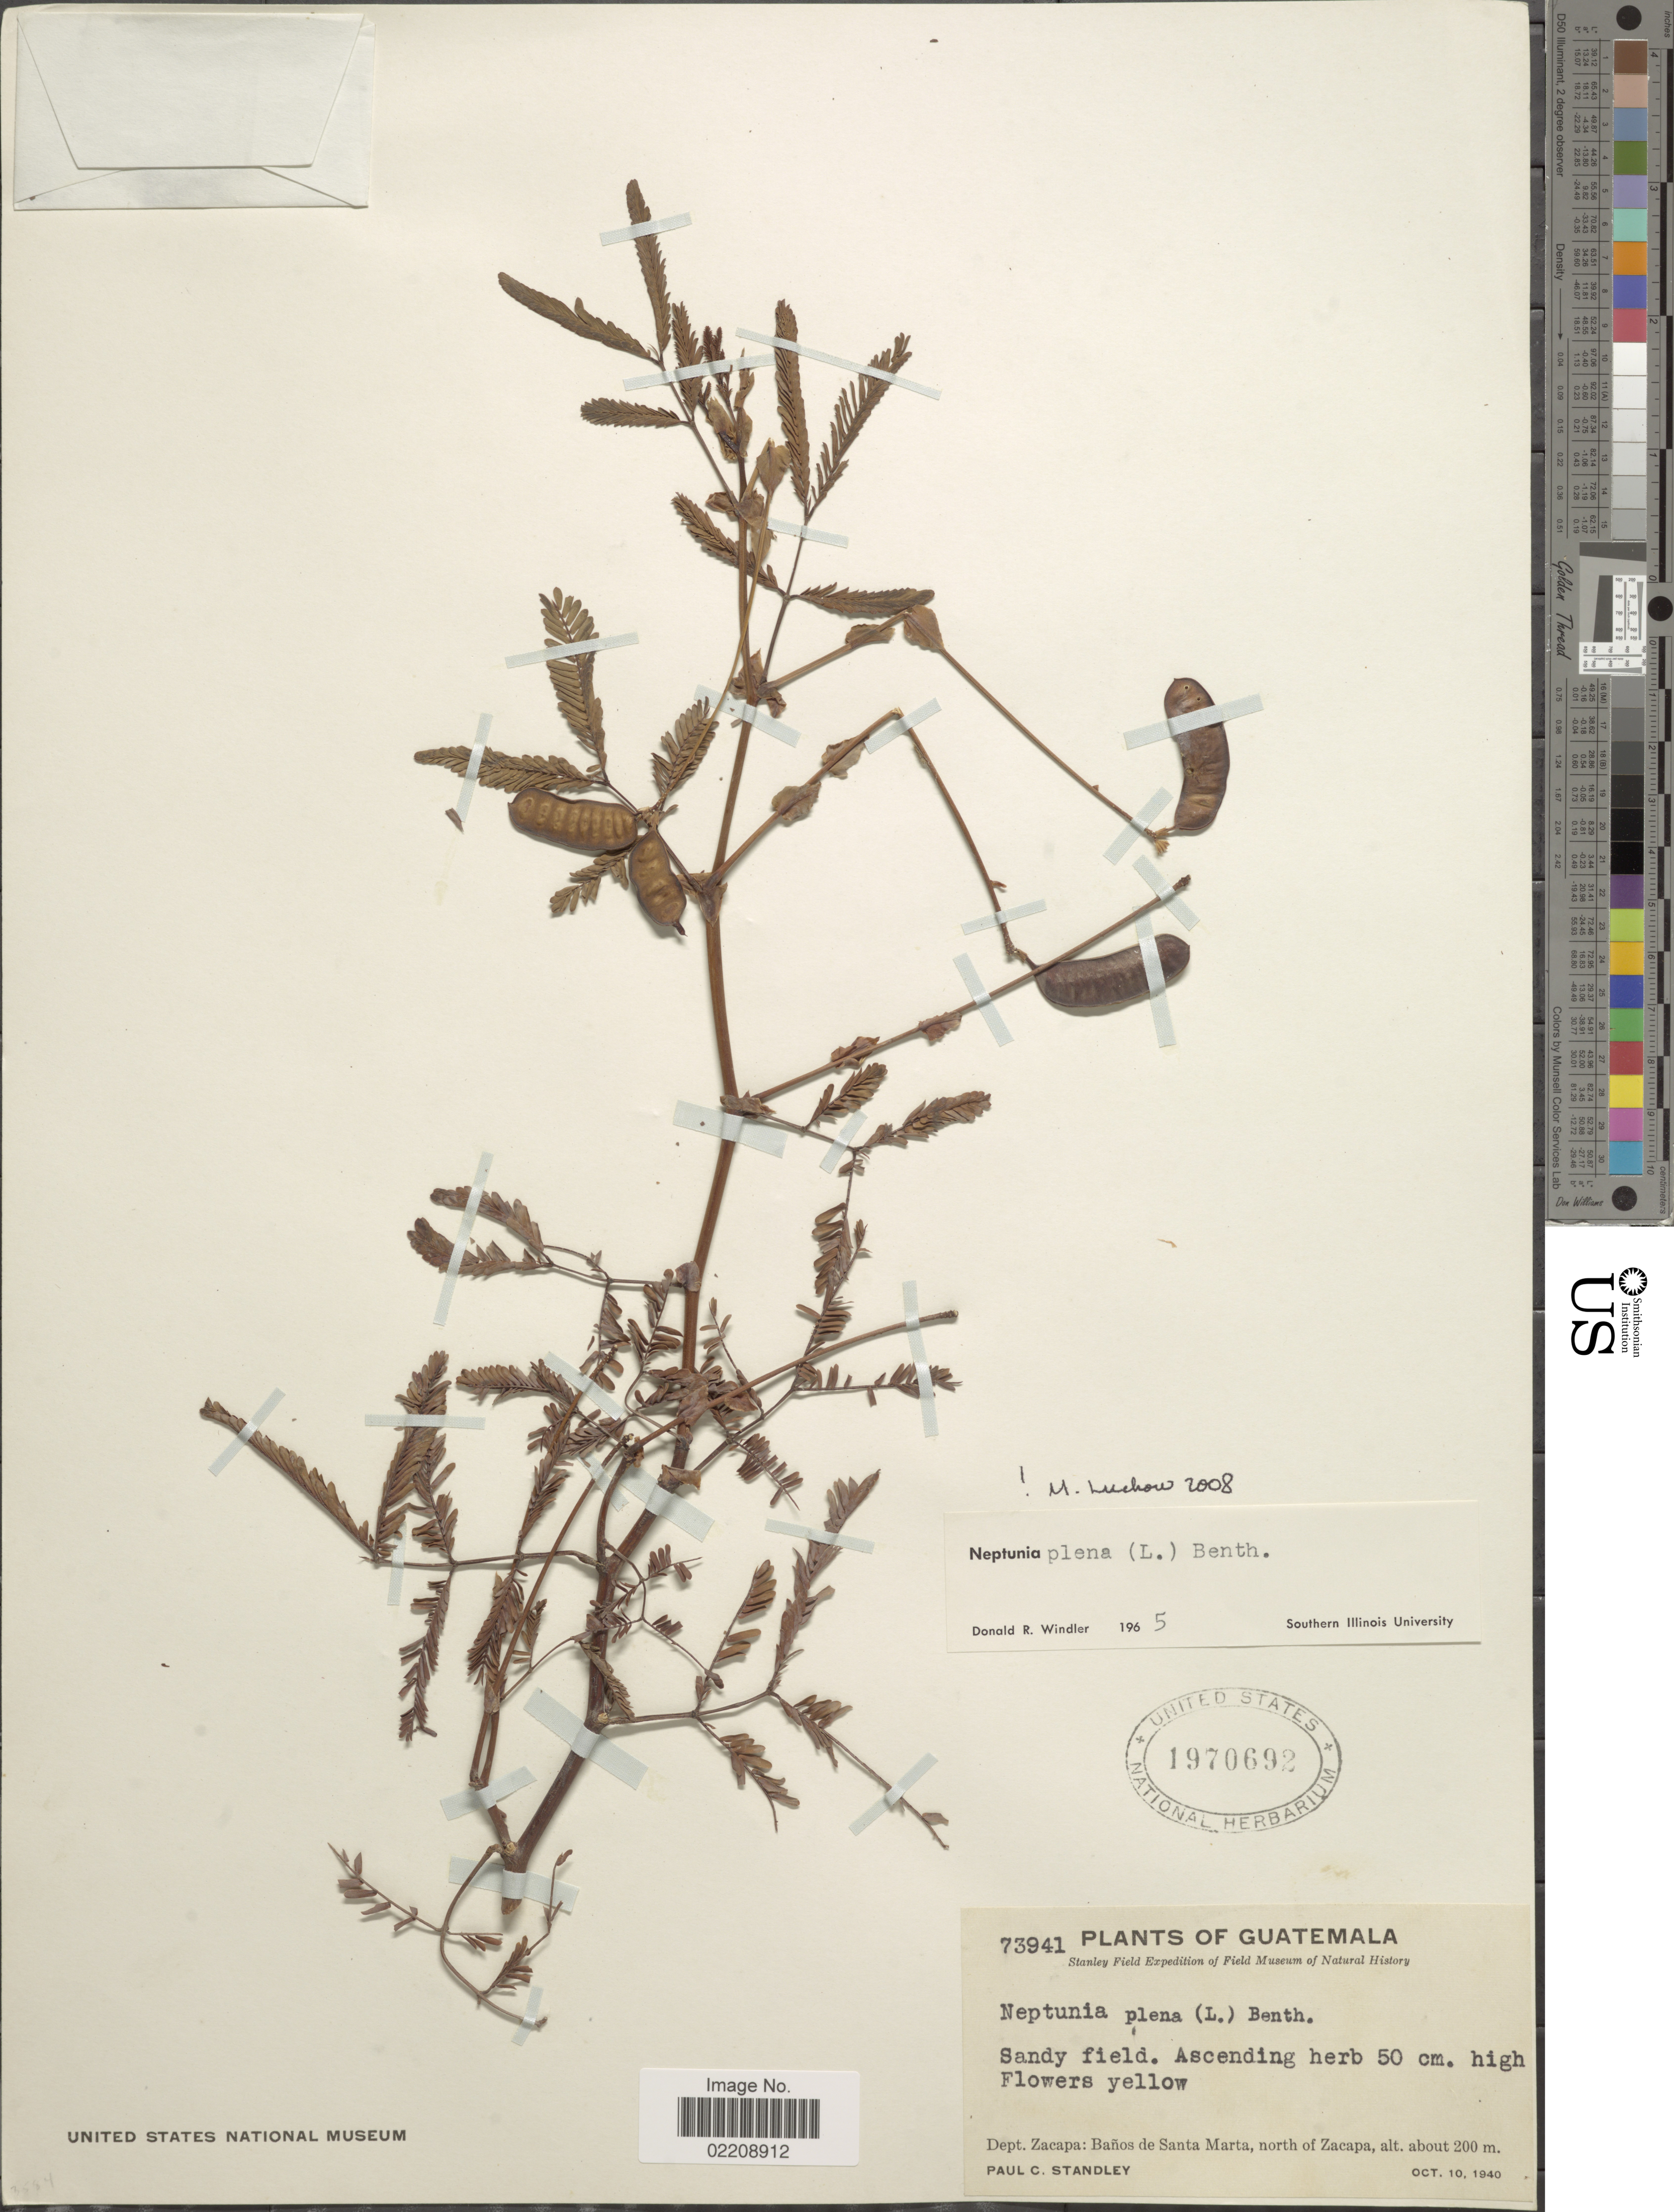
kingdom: Plantae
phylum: Tracheophyta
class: Magnoliopsida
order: Fabales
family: Fabaceae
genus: Neptunia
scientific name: Neptunia plena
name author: (L.) Benth.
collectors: P. C. Standley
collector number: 73941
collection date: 1940-10-10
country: Guatemala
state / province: Zacapa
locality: Banos de Santa Marta, north of Zacapa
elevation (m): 200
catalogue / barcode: US 1970692